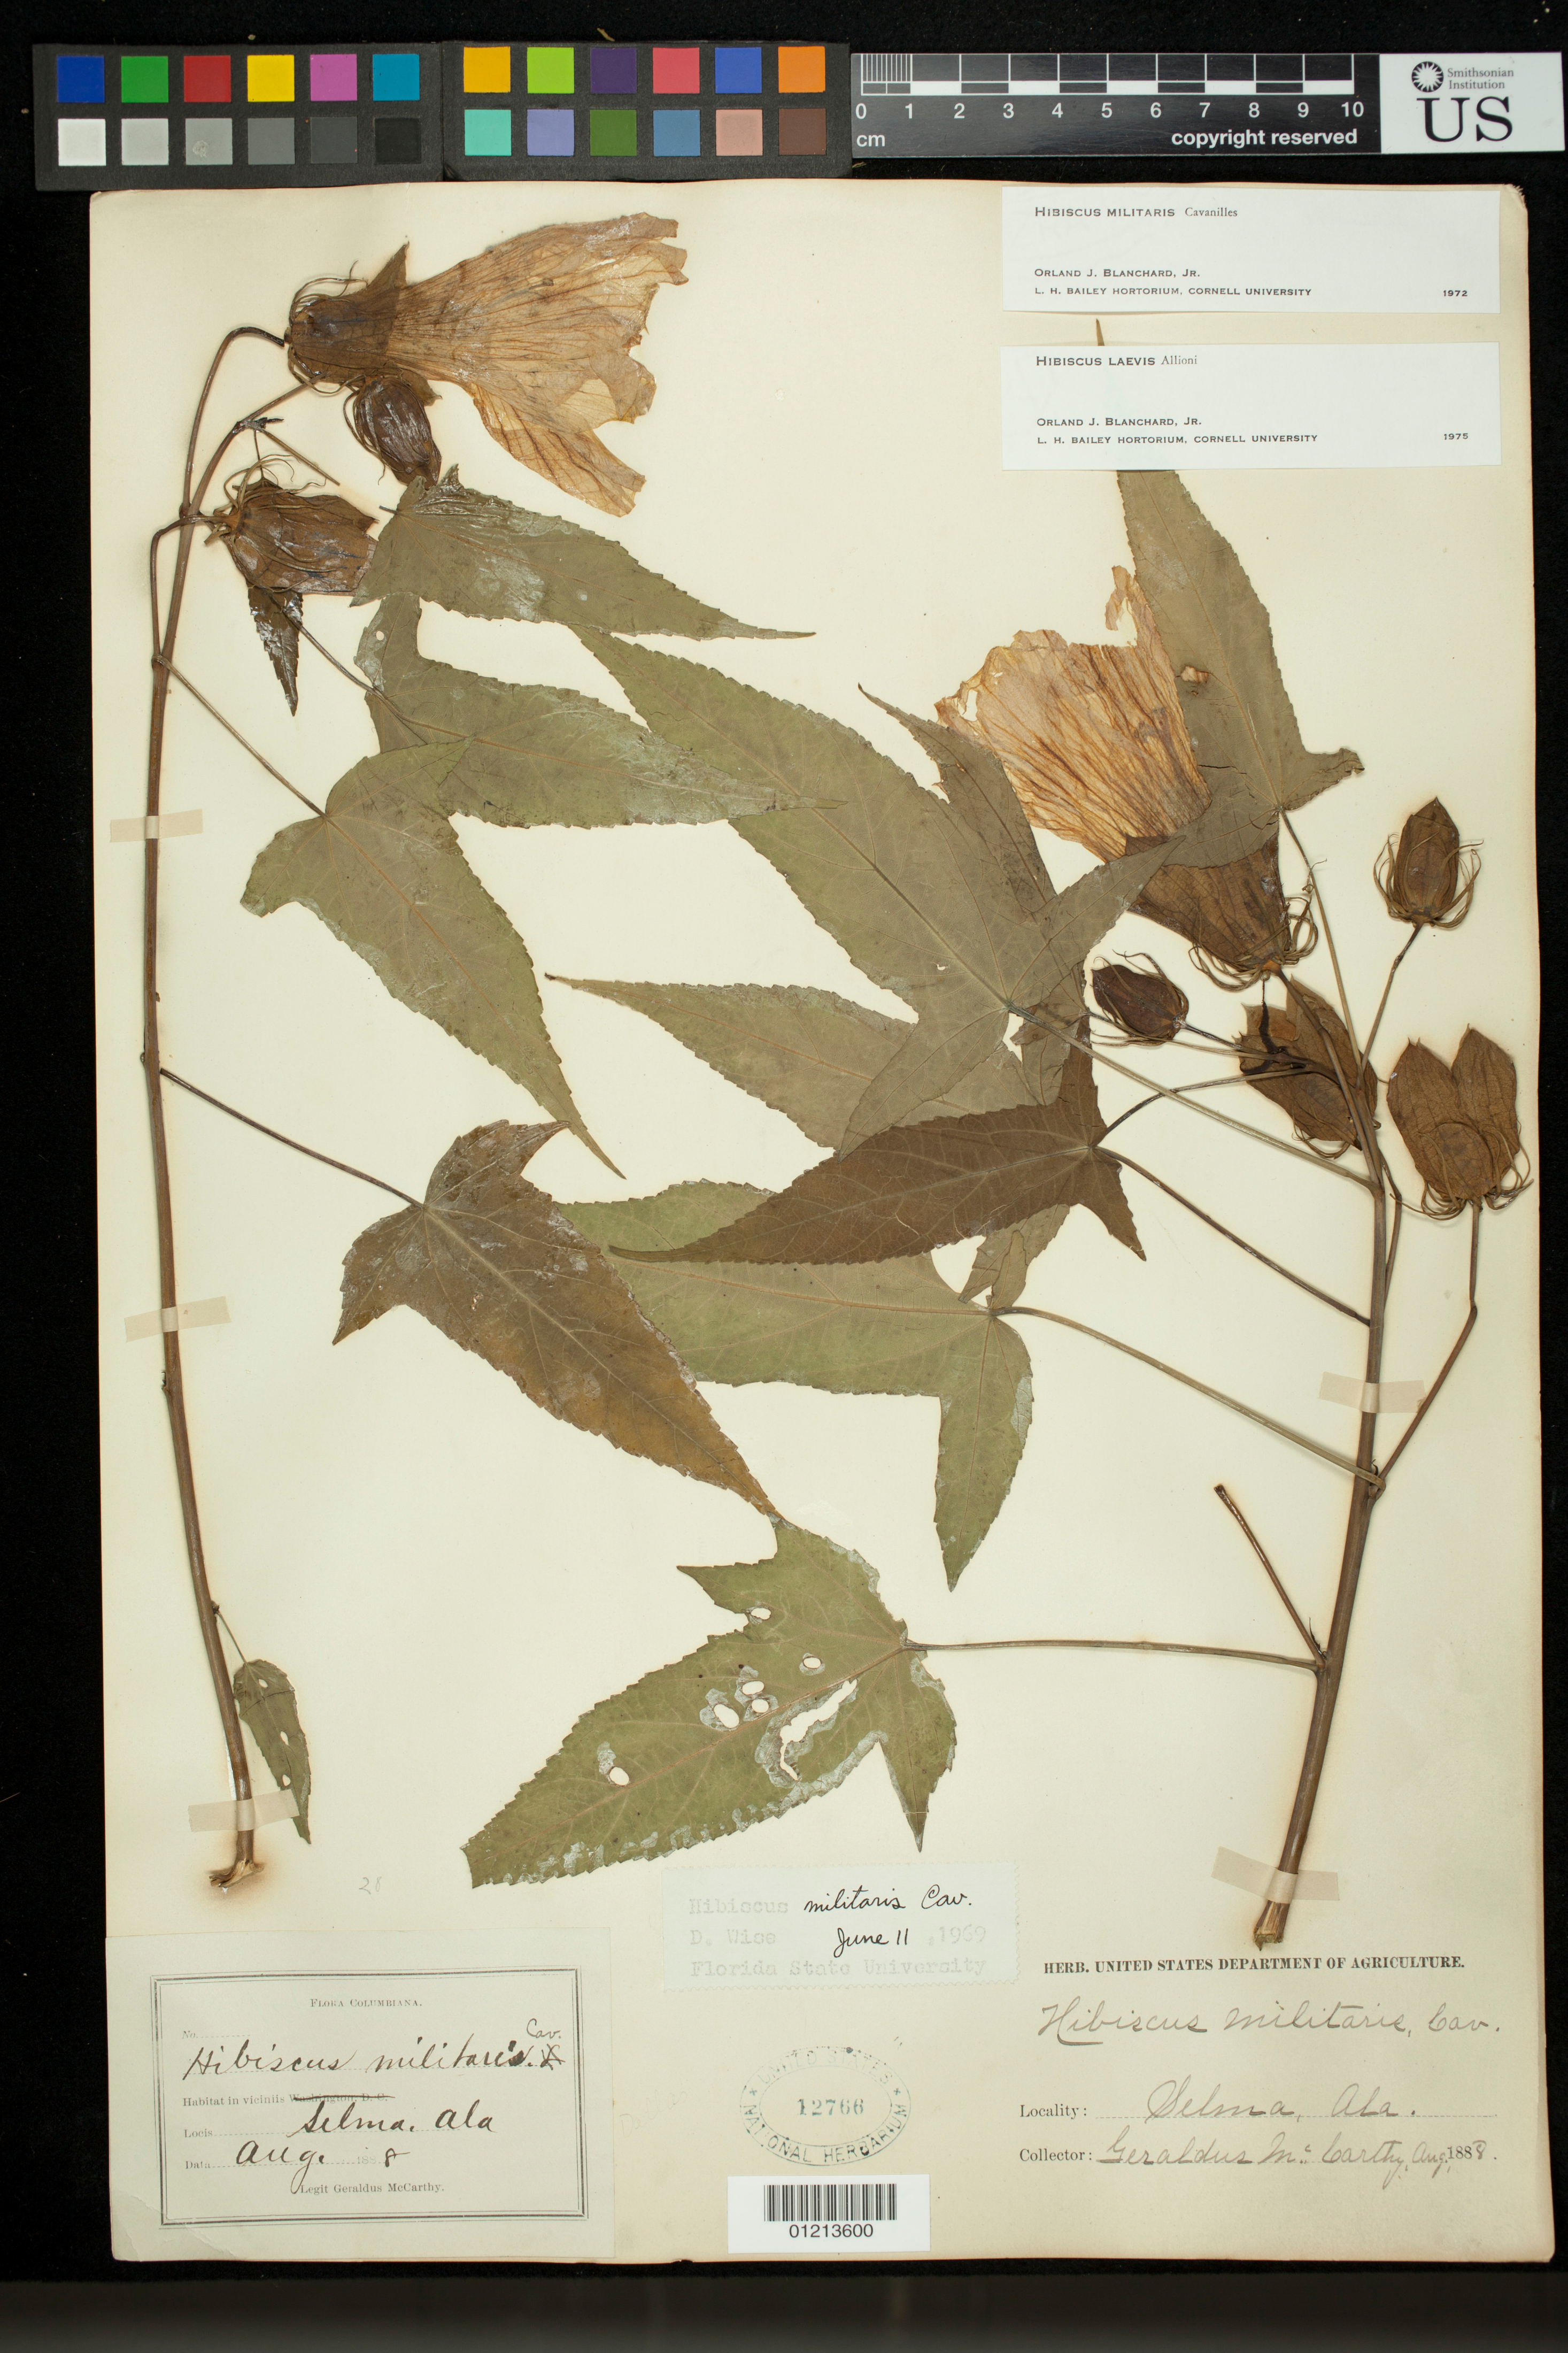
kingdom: Plantae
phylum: Tracheophyta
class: Magnoliopsida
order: Malvales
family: Malvaceae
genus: Hibiscus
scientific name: Hibiscus laevis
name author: All.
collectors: G. M. McCarthy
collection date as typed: Aug 1888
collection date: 1888-08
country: United States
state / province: Alabama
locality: Selma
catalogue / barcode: US 12766